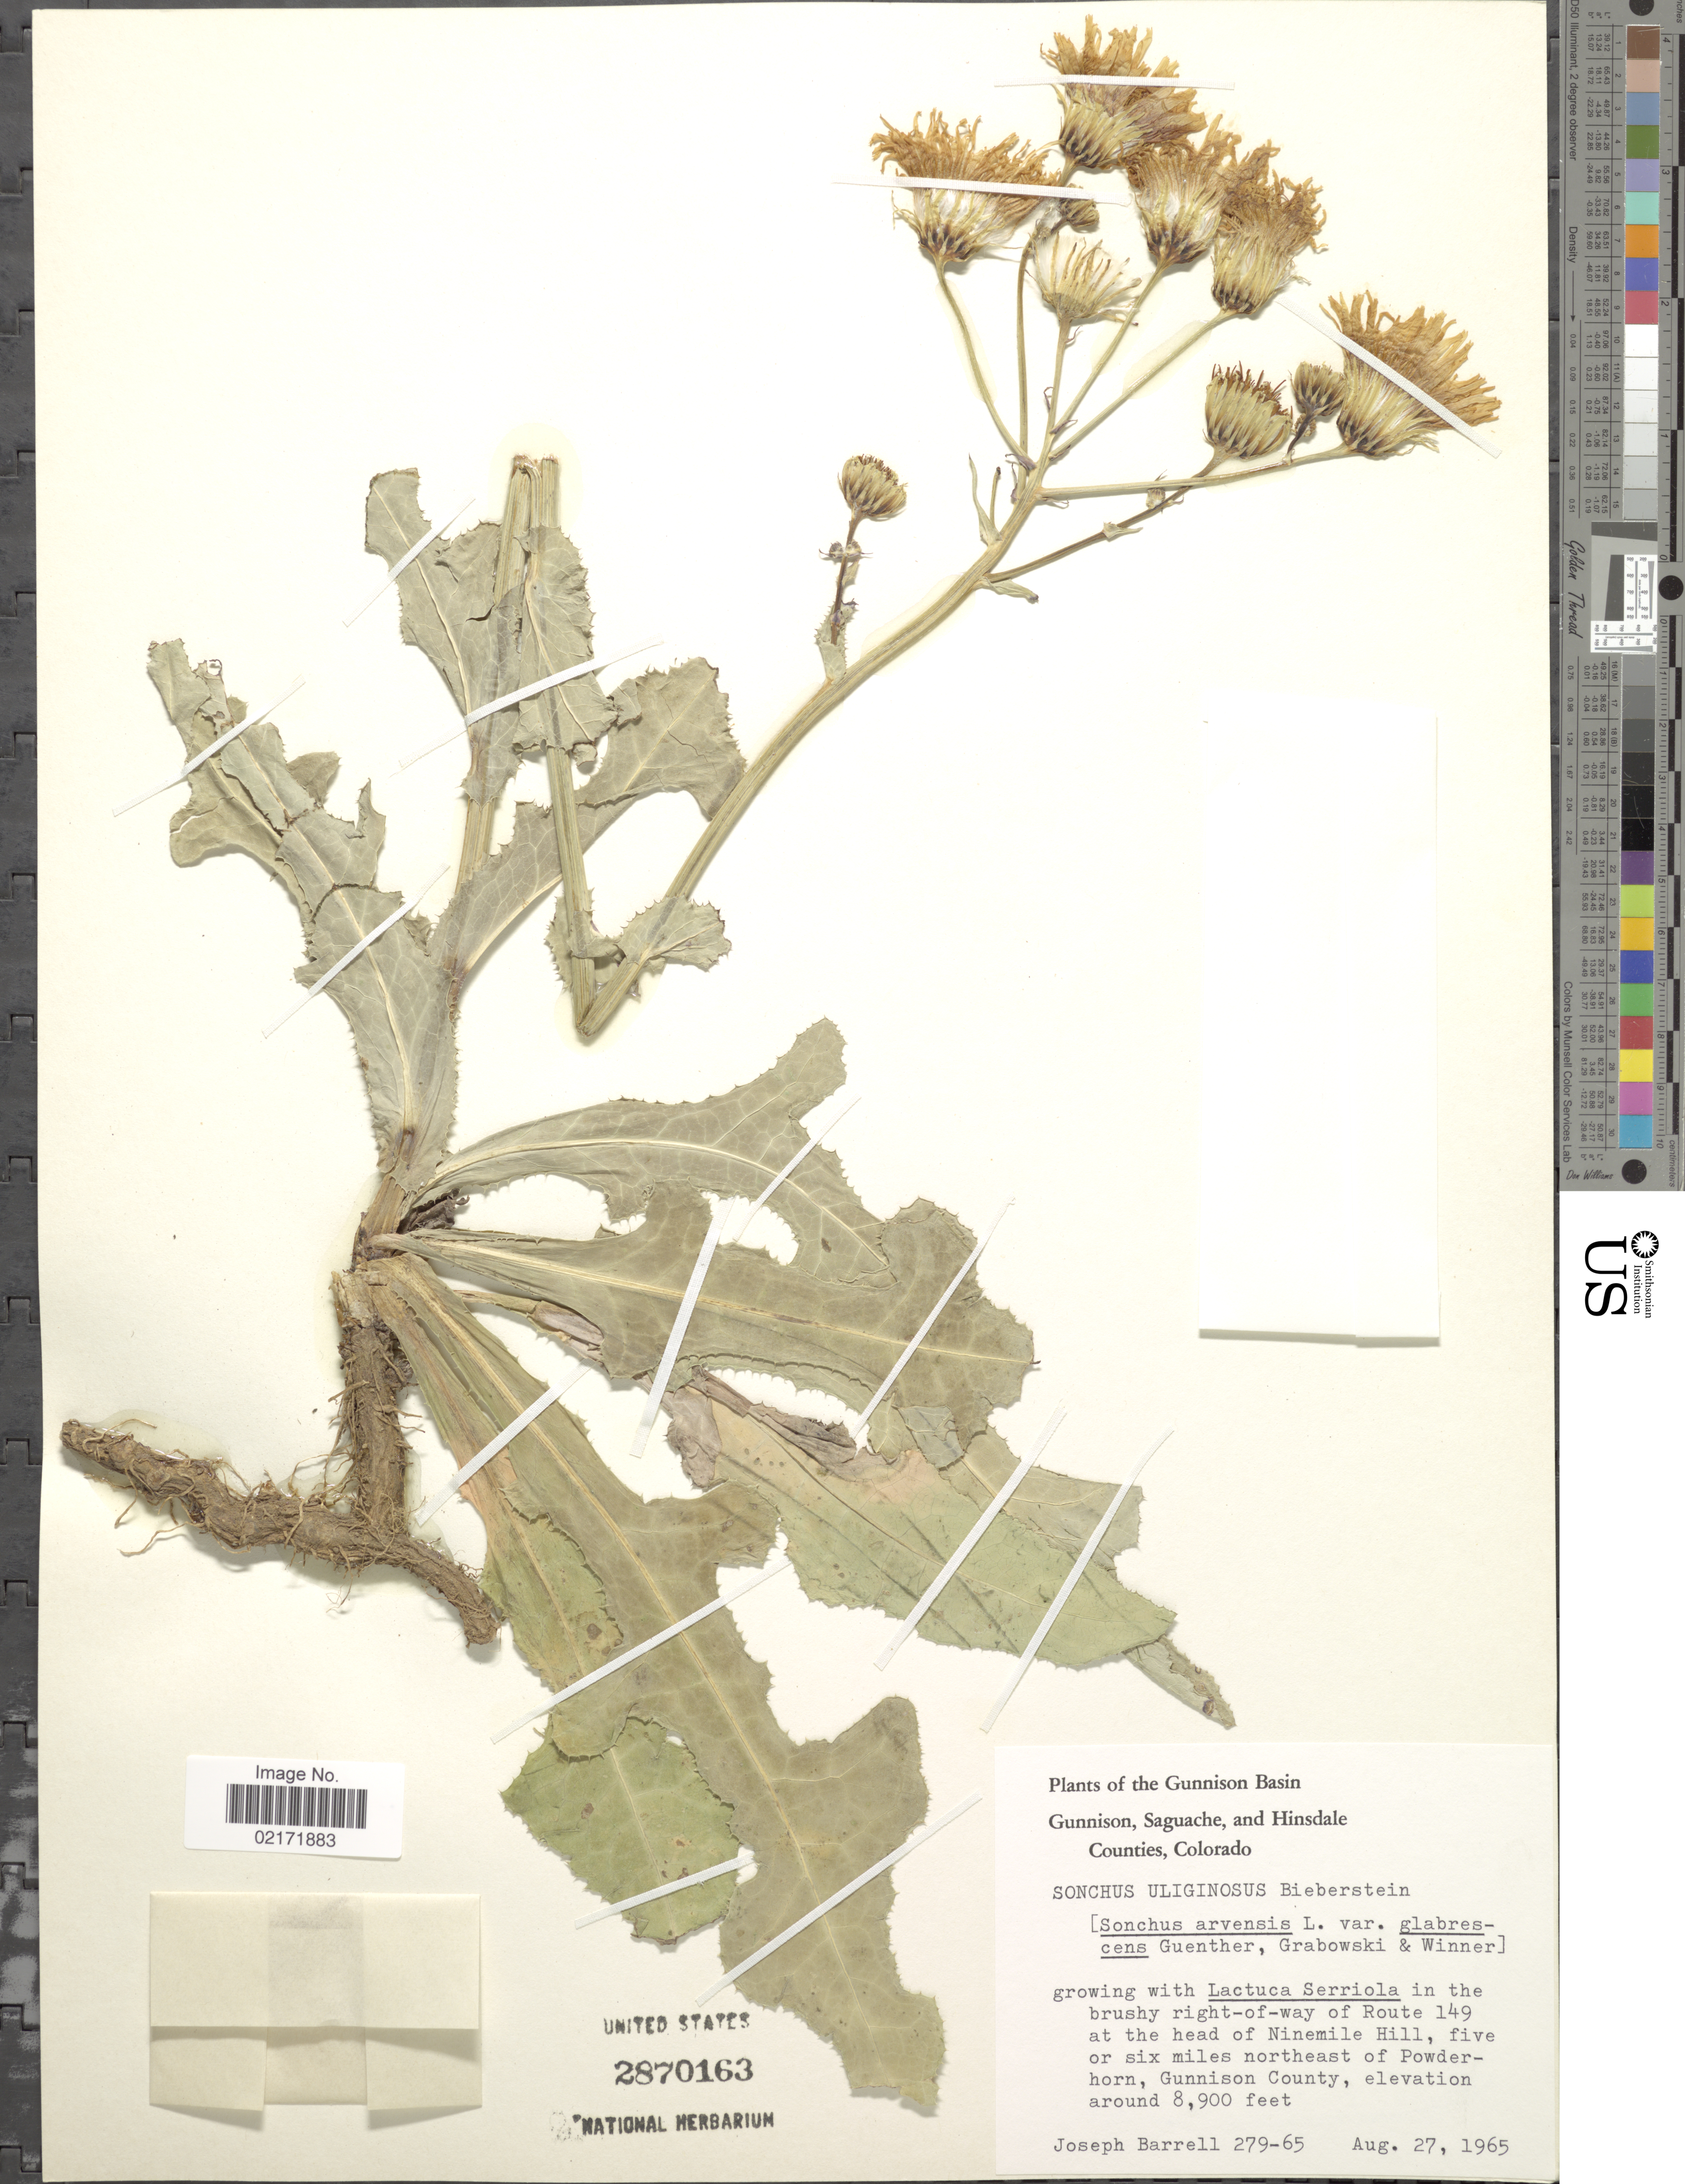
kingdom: Plantae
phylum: Tracheophyta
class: Magnoliopsida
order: Asterales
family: Asteraceae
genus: Sonchus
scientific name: Sonchus arvensis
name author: L.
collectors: J. Barrell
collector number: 279-65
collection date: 1965-08-27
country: United States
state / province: Colorado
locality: Gunnison Basin, Gunnison, Saguache, and Hinsdale Counties, in the brushy righ-of-way of Route 149 at the head of Ninemile Hill, five or six miles northeast of Powderhorn, Gunnison County.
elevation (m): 2713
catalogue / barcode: US 2870163